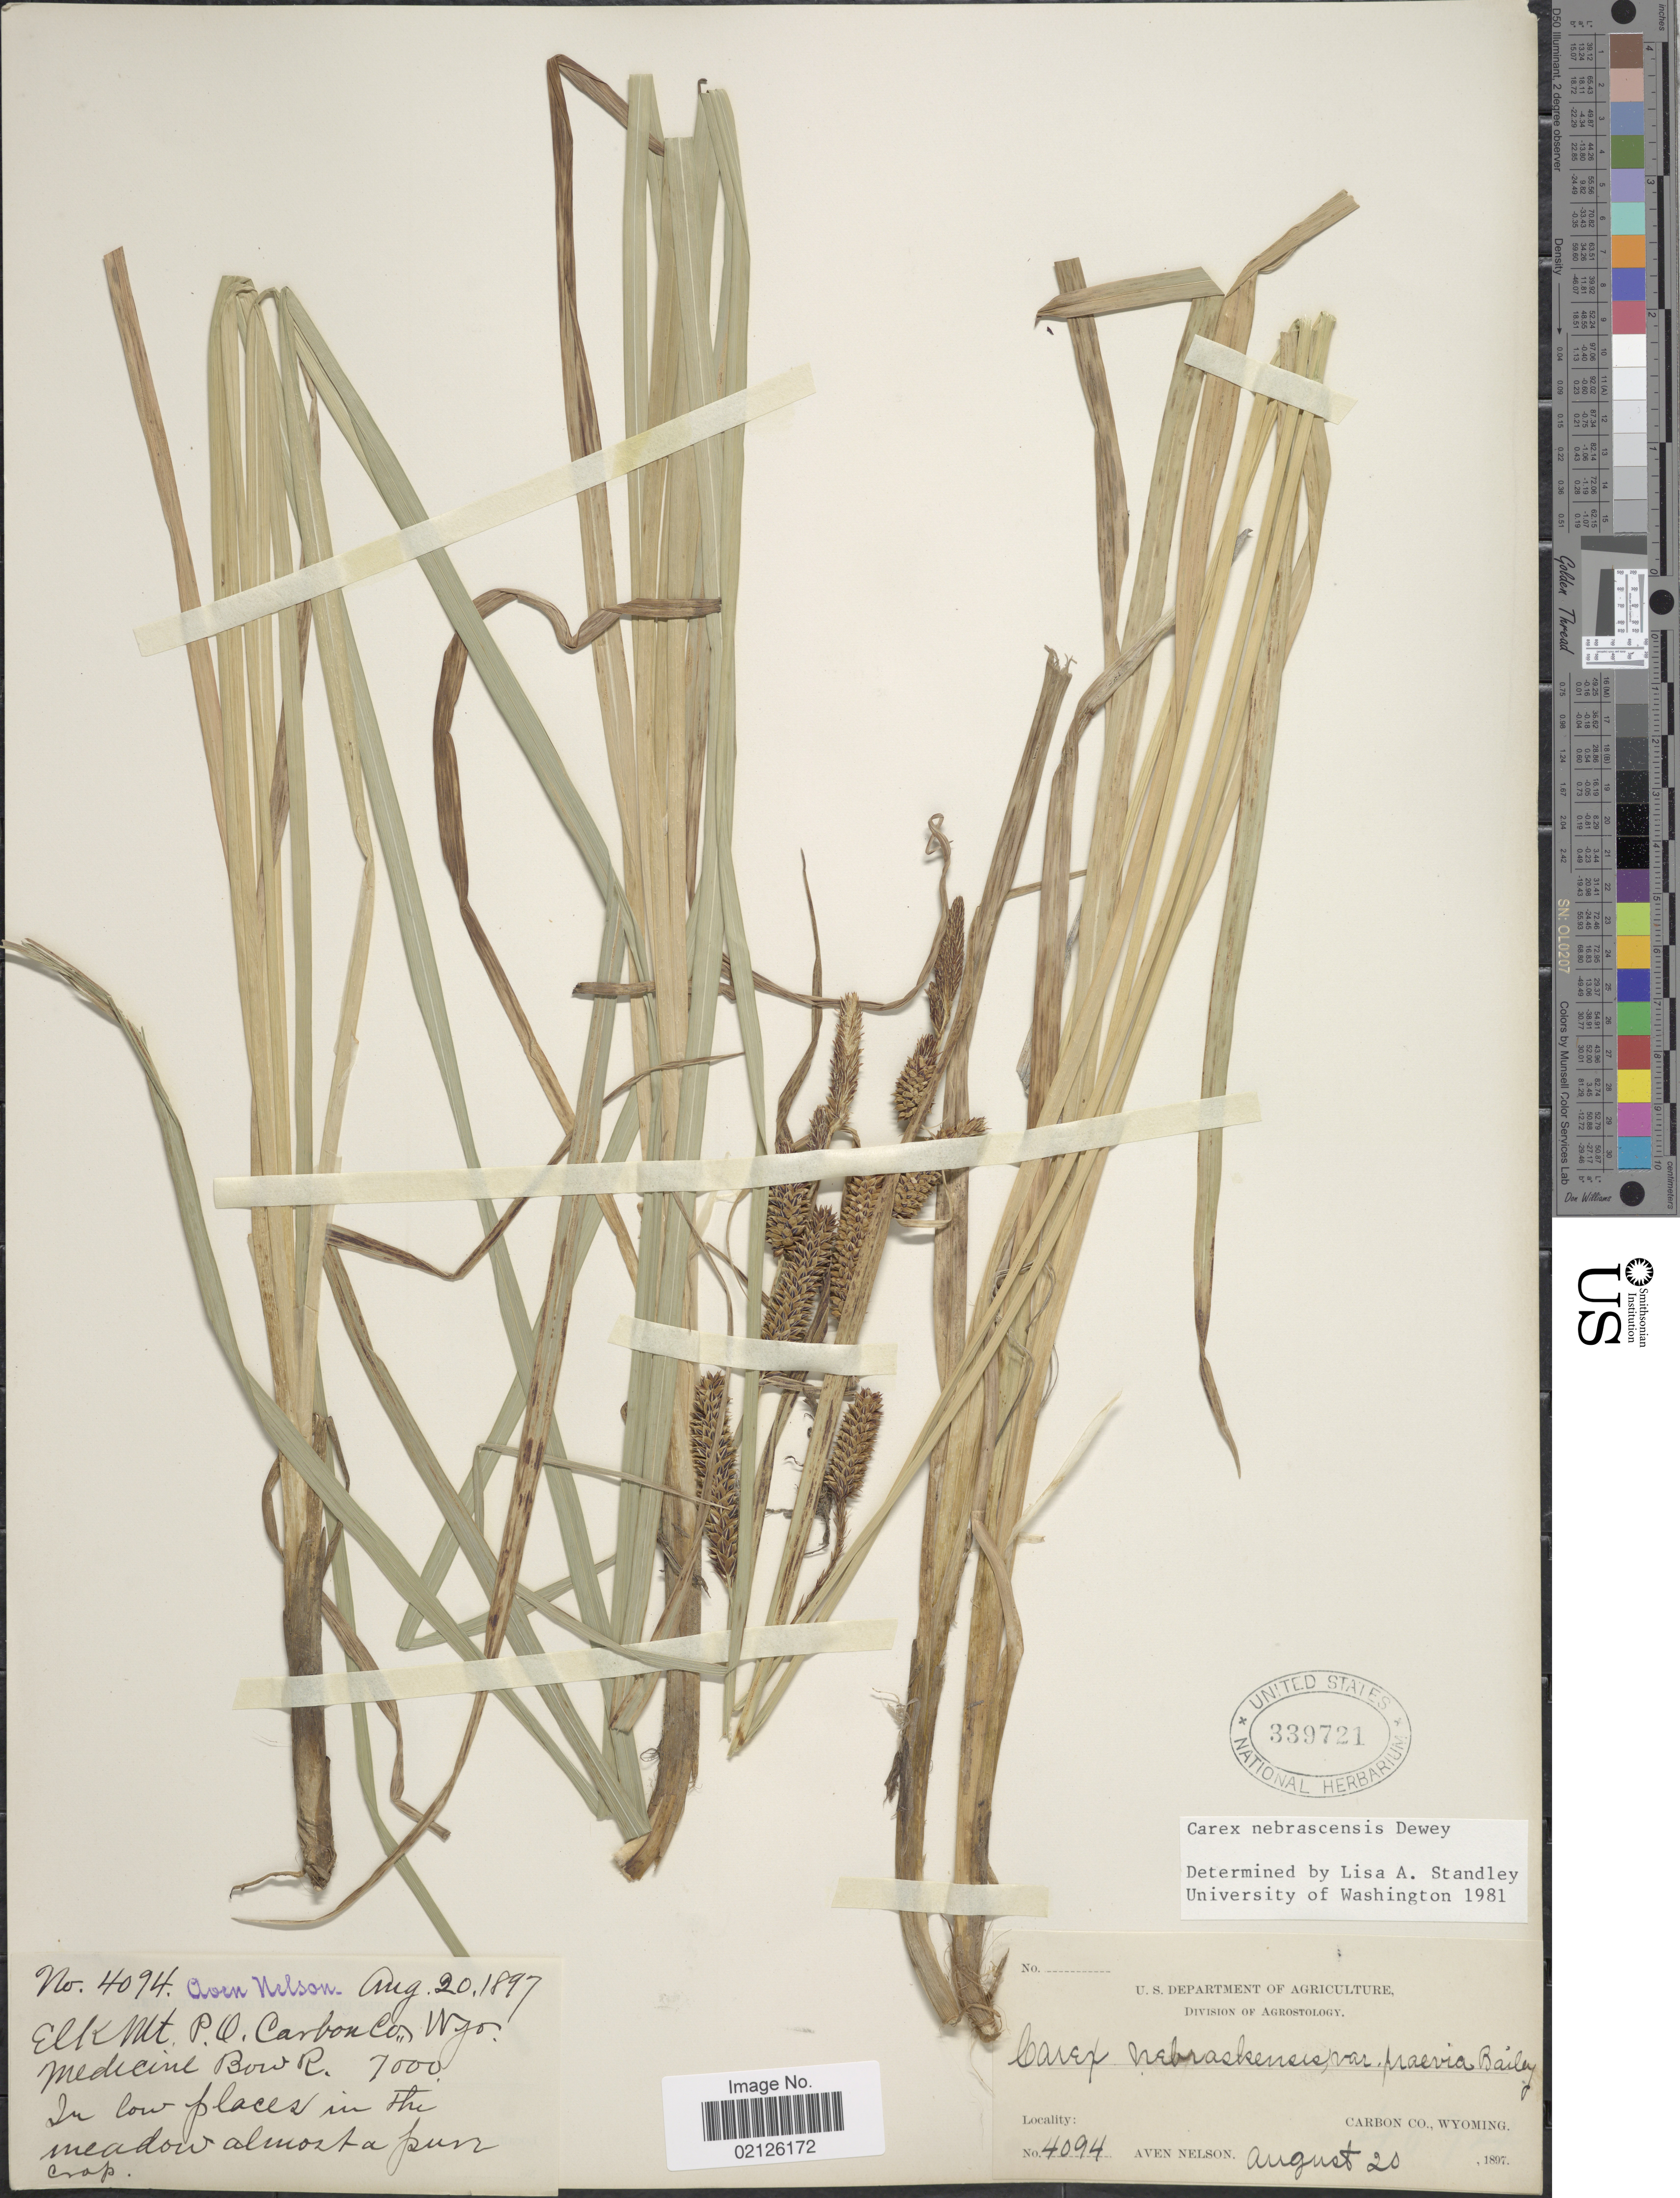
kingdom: Plantae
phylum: Tracheophyta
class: Liliopsida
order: Poales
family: Cyperaceae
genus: Carex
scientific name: Carex nebrascensis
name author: Dewey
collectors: A. Nelson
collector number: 4094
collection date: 1897-08-20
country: United States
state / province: Wyoming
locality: Elk Mt., P.O. Carbon Co, Medicine Bow R.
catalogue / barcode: US 339721